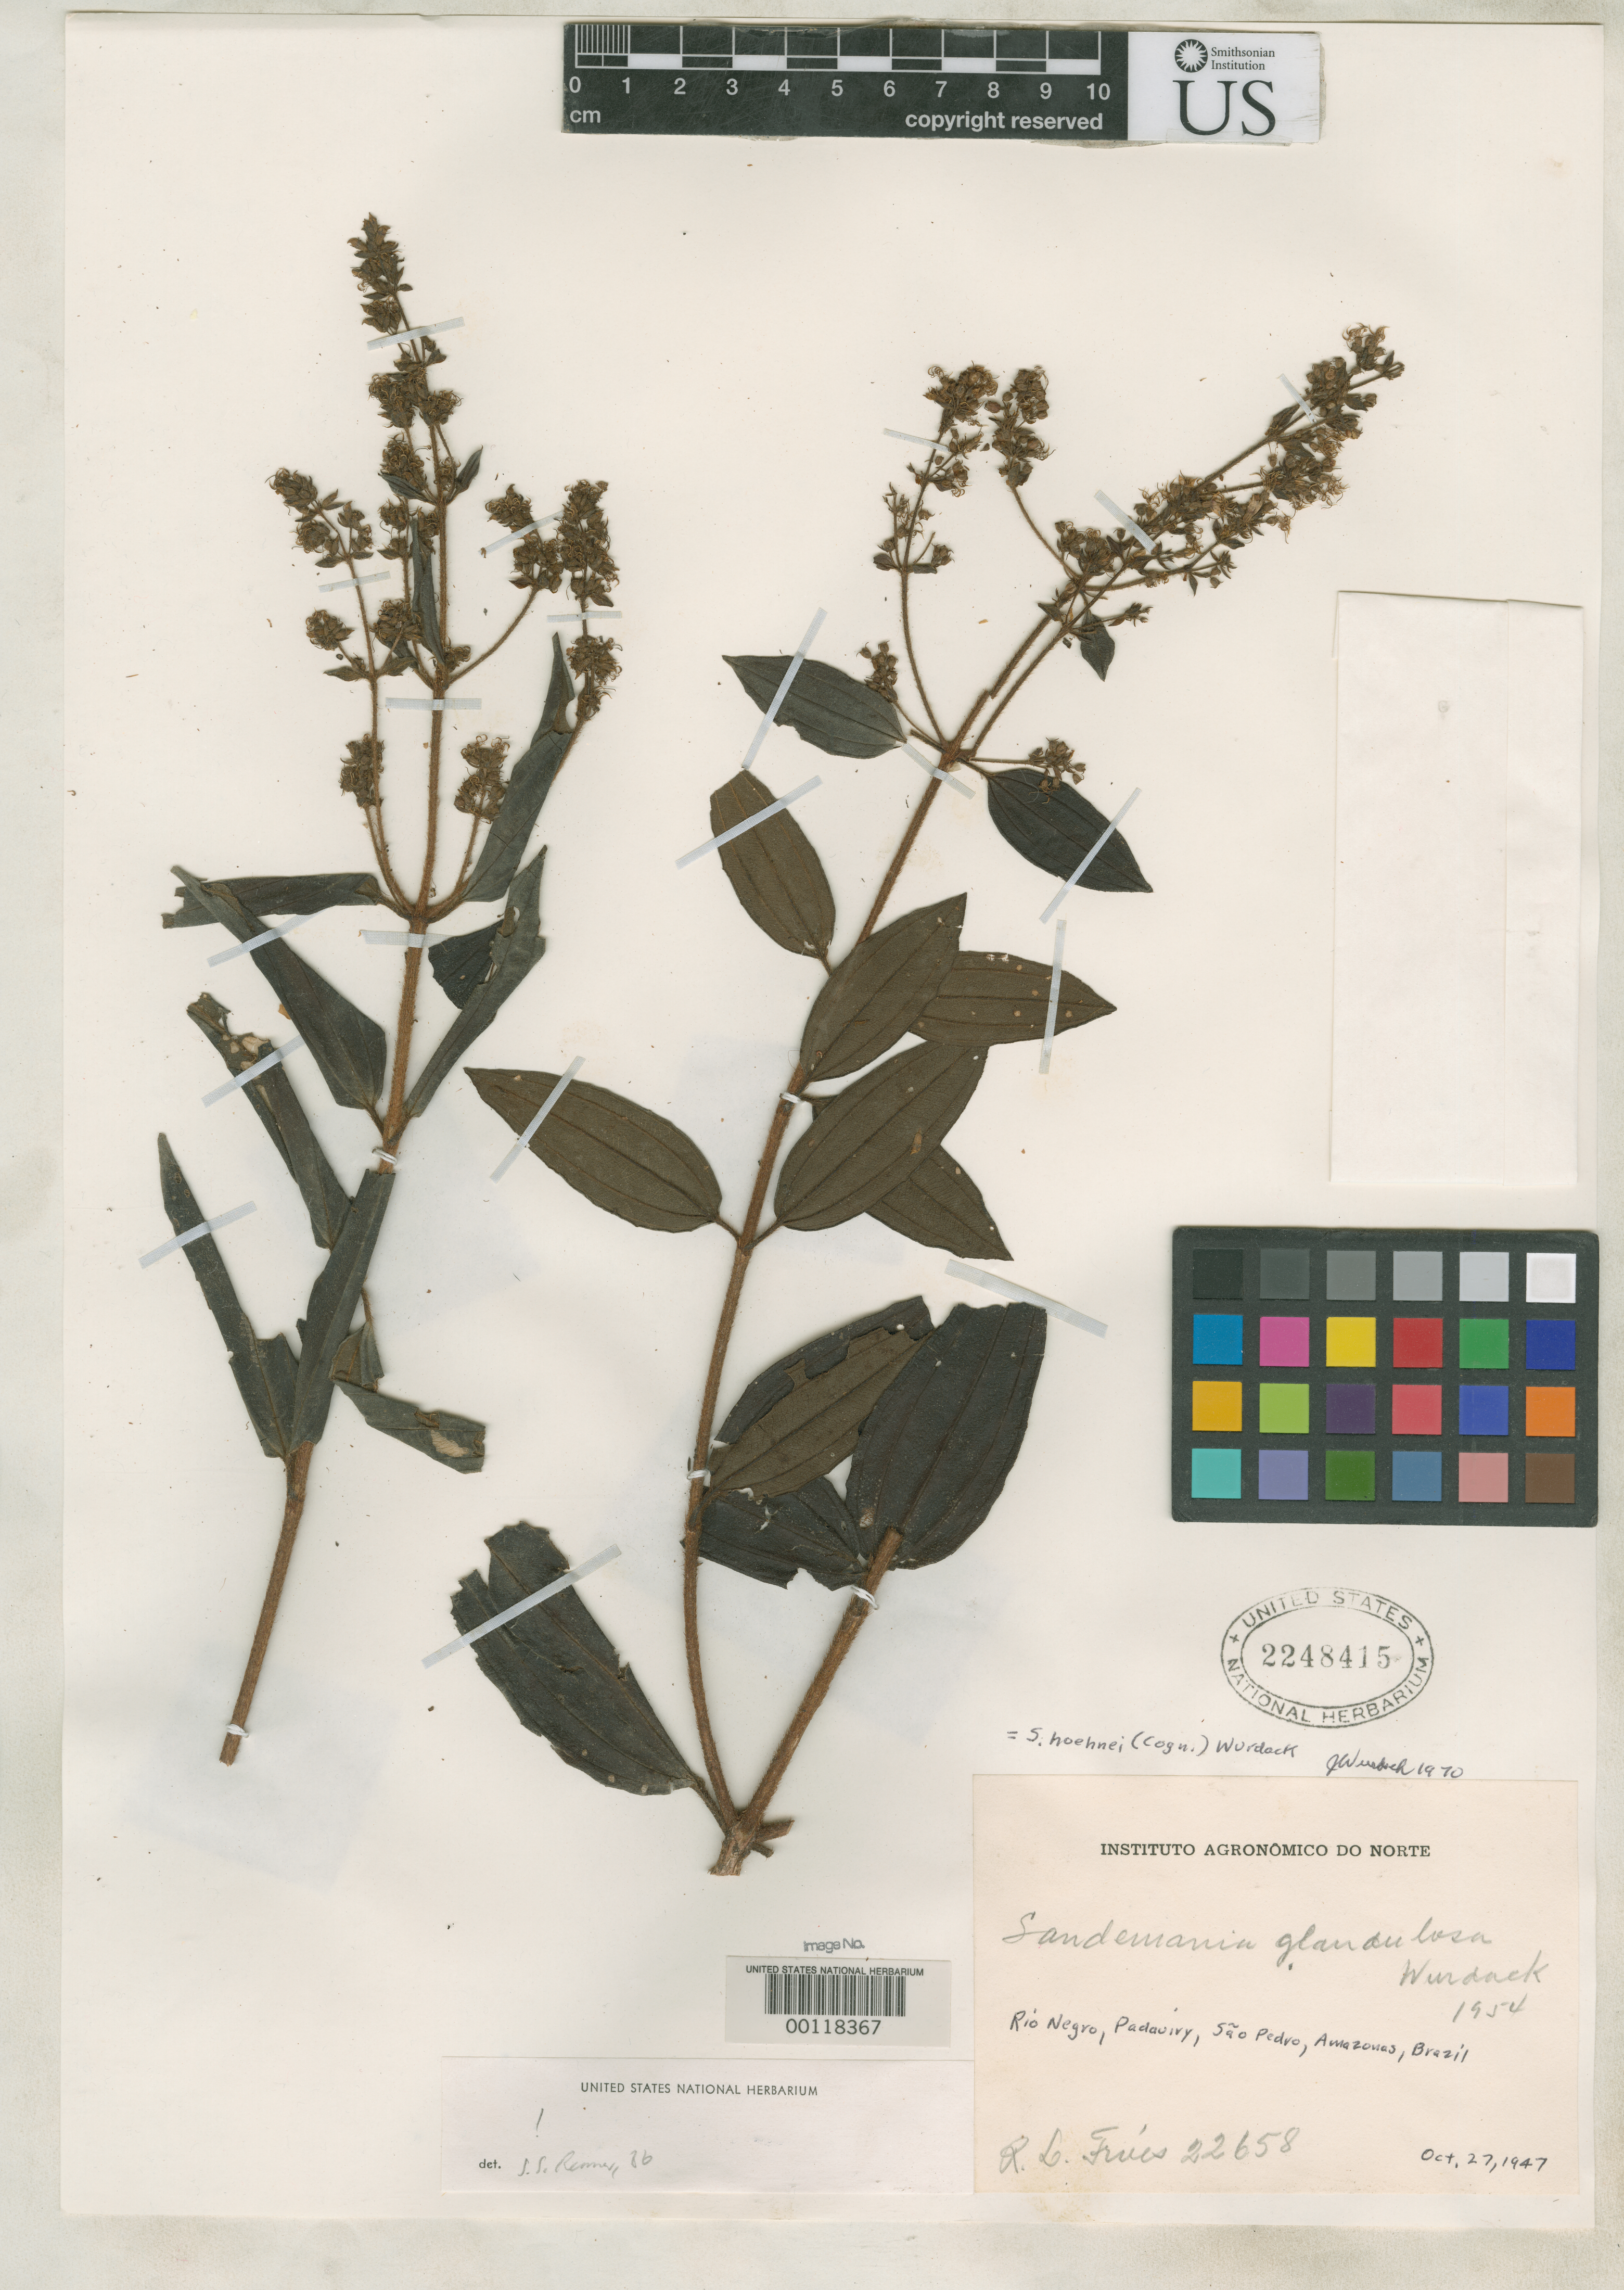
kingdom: Plantae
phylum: Tracheophyta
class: Magnoliopsida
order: Myrtales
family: Melastomataceae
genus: Sandemania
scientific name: Sandemania glandulosa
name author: Wurdack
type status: Isotype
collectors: R. L. Fróes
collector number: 22658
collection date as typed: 27 Oct 1947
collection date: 1947-10-27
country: Brazil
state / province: Amazonas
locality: Rio Padauiry, Sao Pedro.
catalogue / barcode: US 2248415